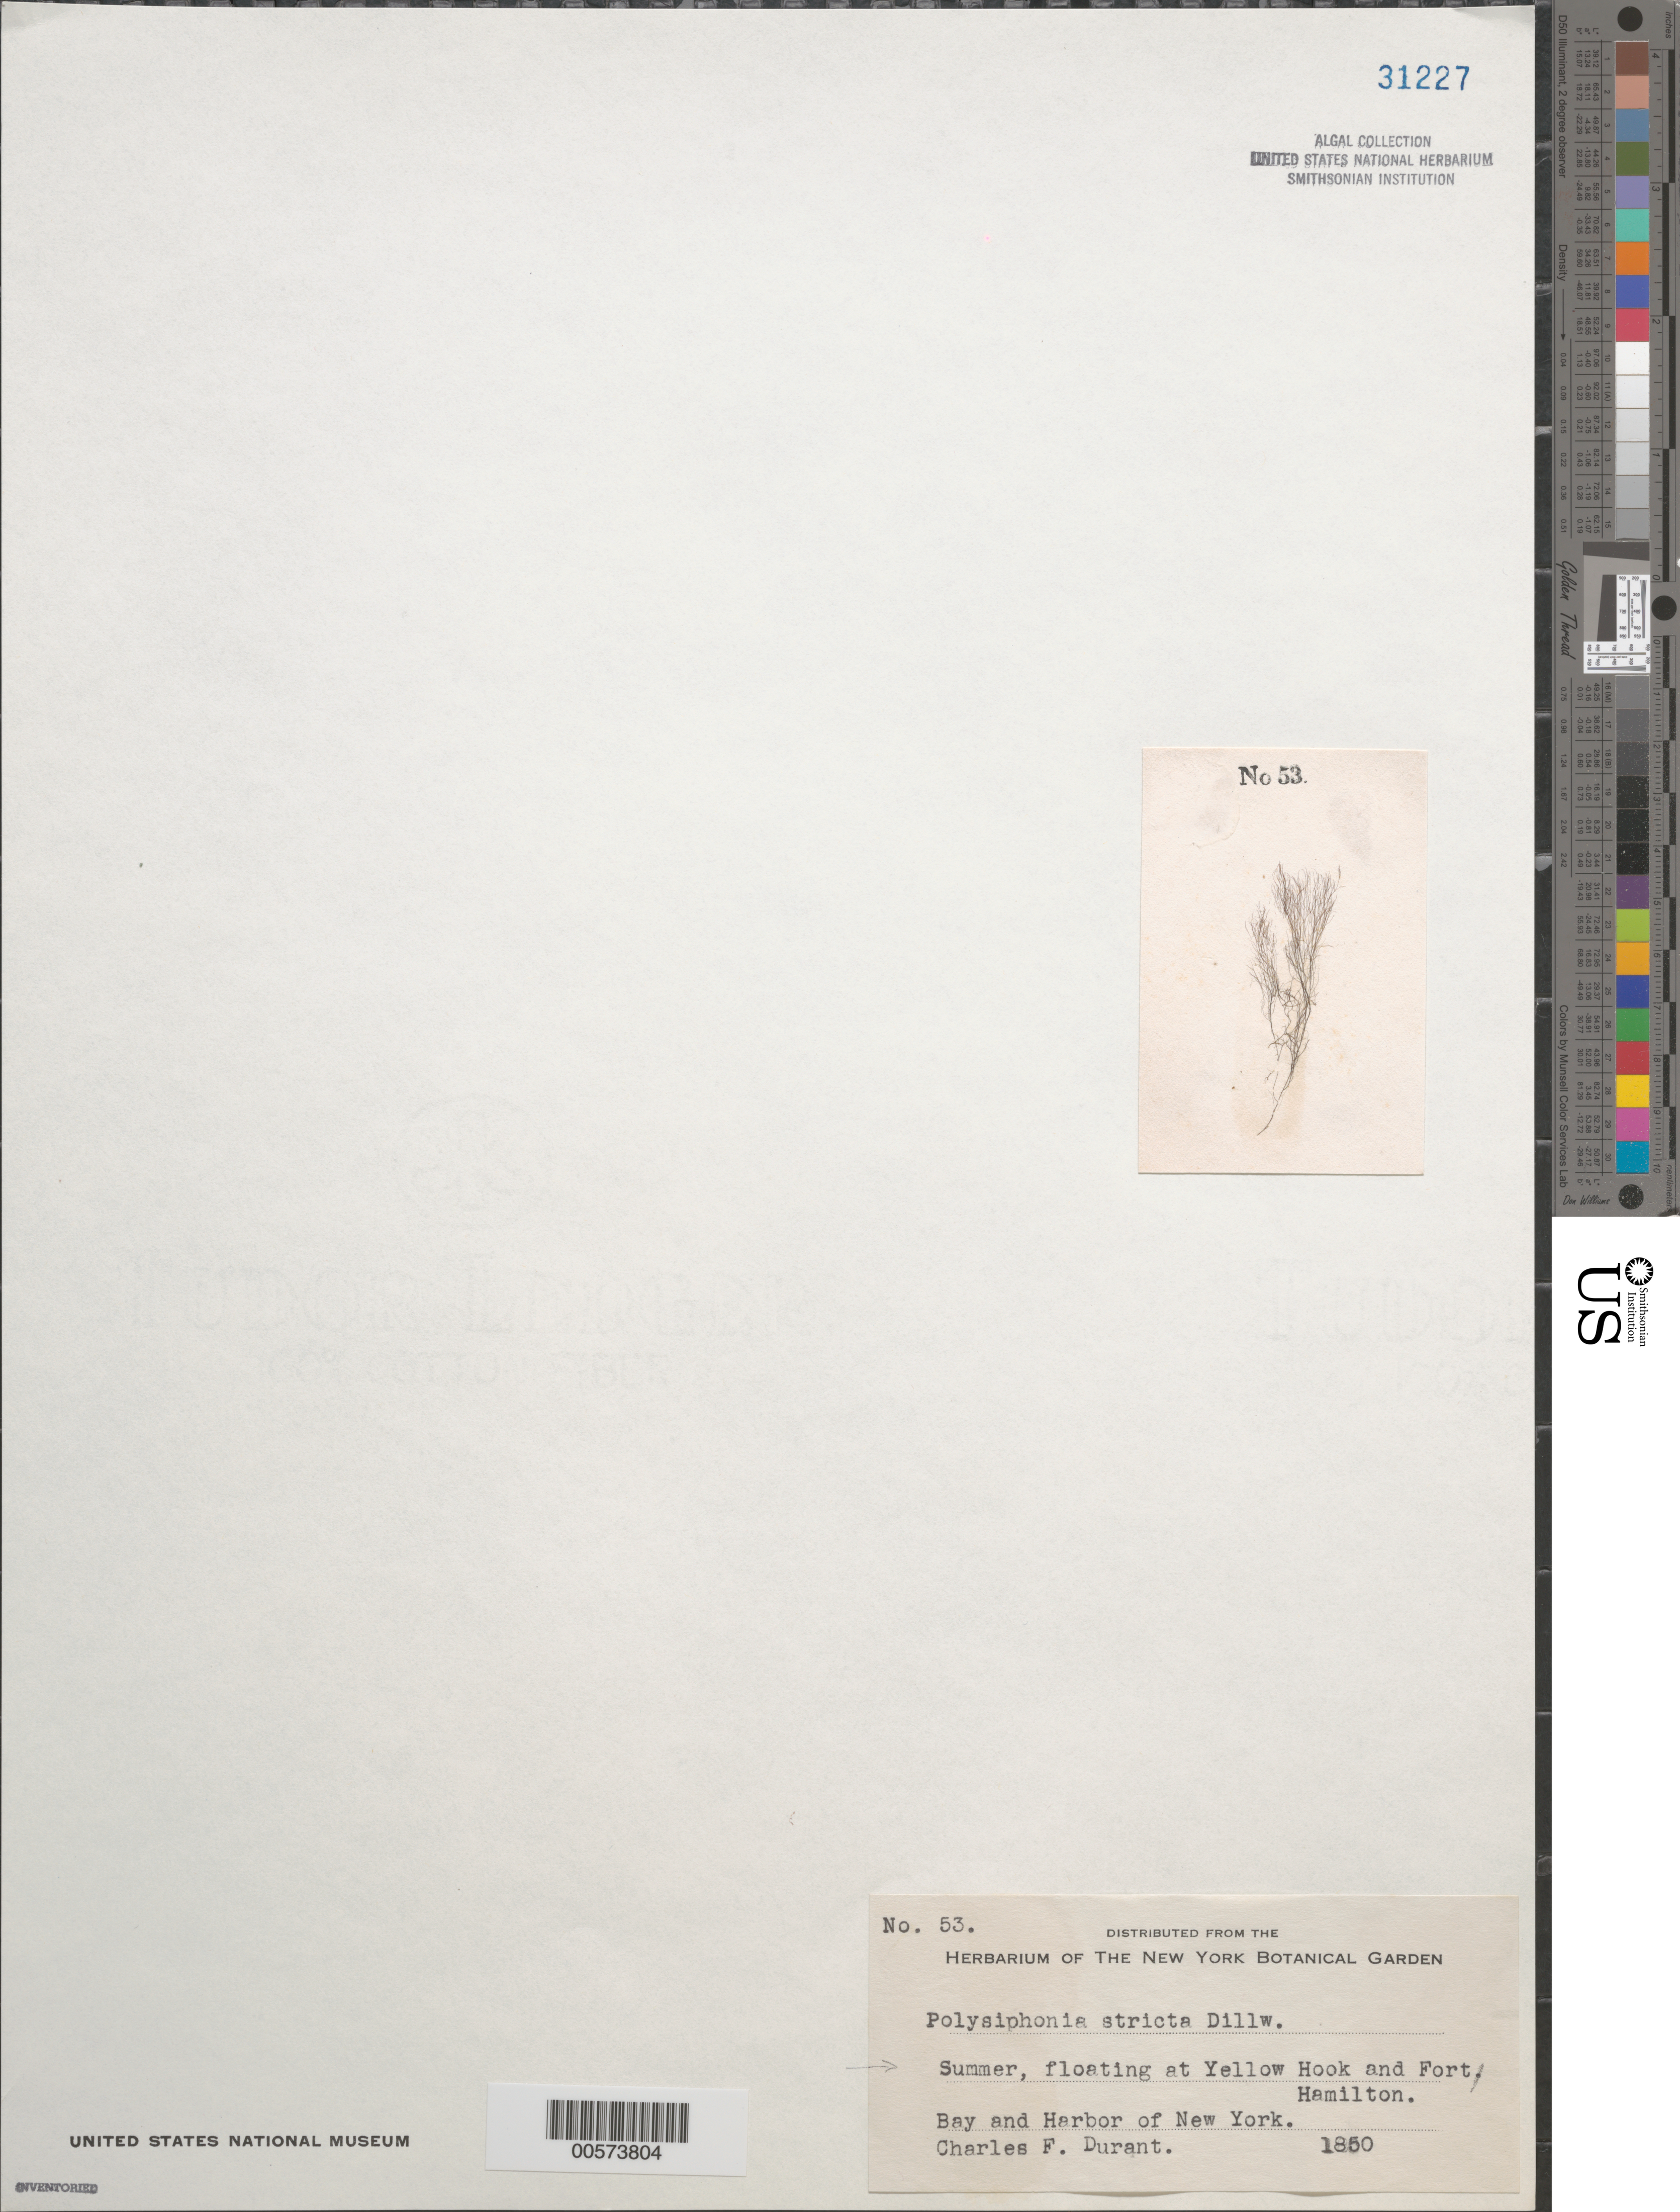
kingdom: Plantae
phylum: Rhodophyta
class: Florideophyceae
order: Ceramiales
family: Rhodomelaceae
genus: Polysiphonia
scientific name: Polysiphonia stricta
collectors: C. Durant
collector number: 53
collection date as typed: Sum 1850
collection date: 1850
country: United States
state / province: New York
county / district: Kings County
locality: Bay Ridge (Yellow Hook) and Fort Hamilton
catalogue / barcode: US 31227